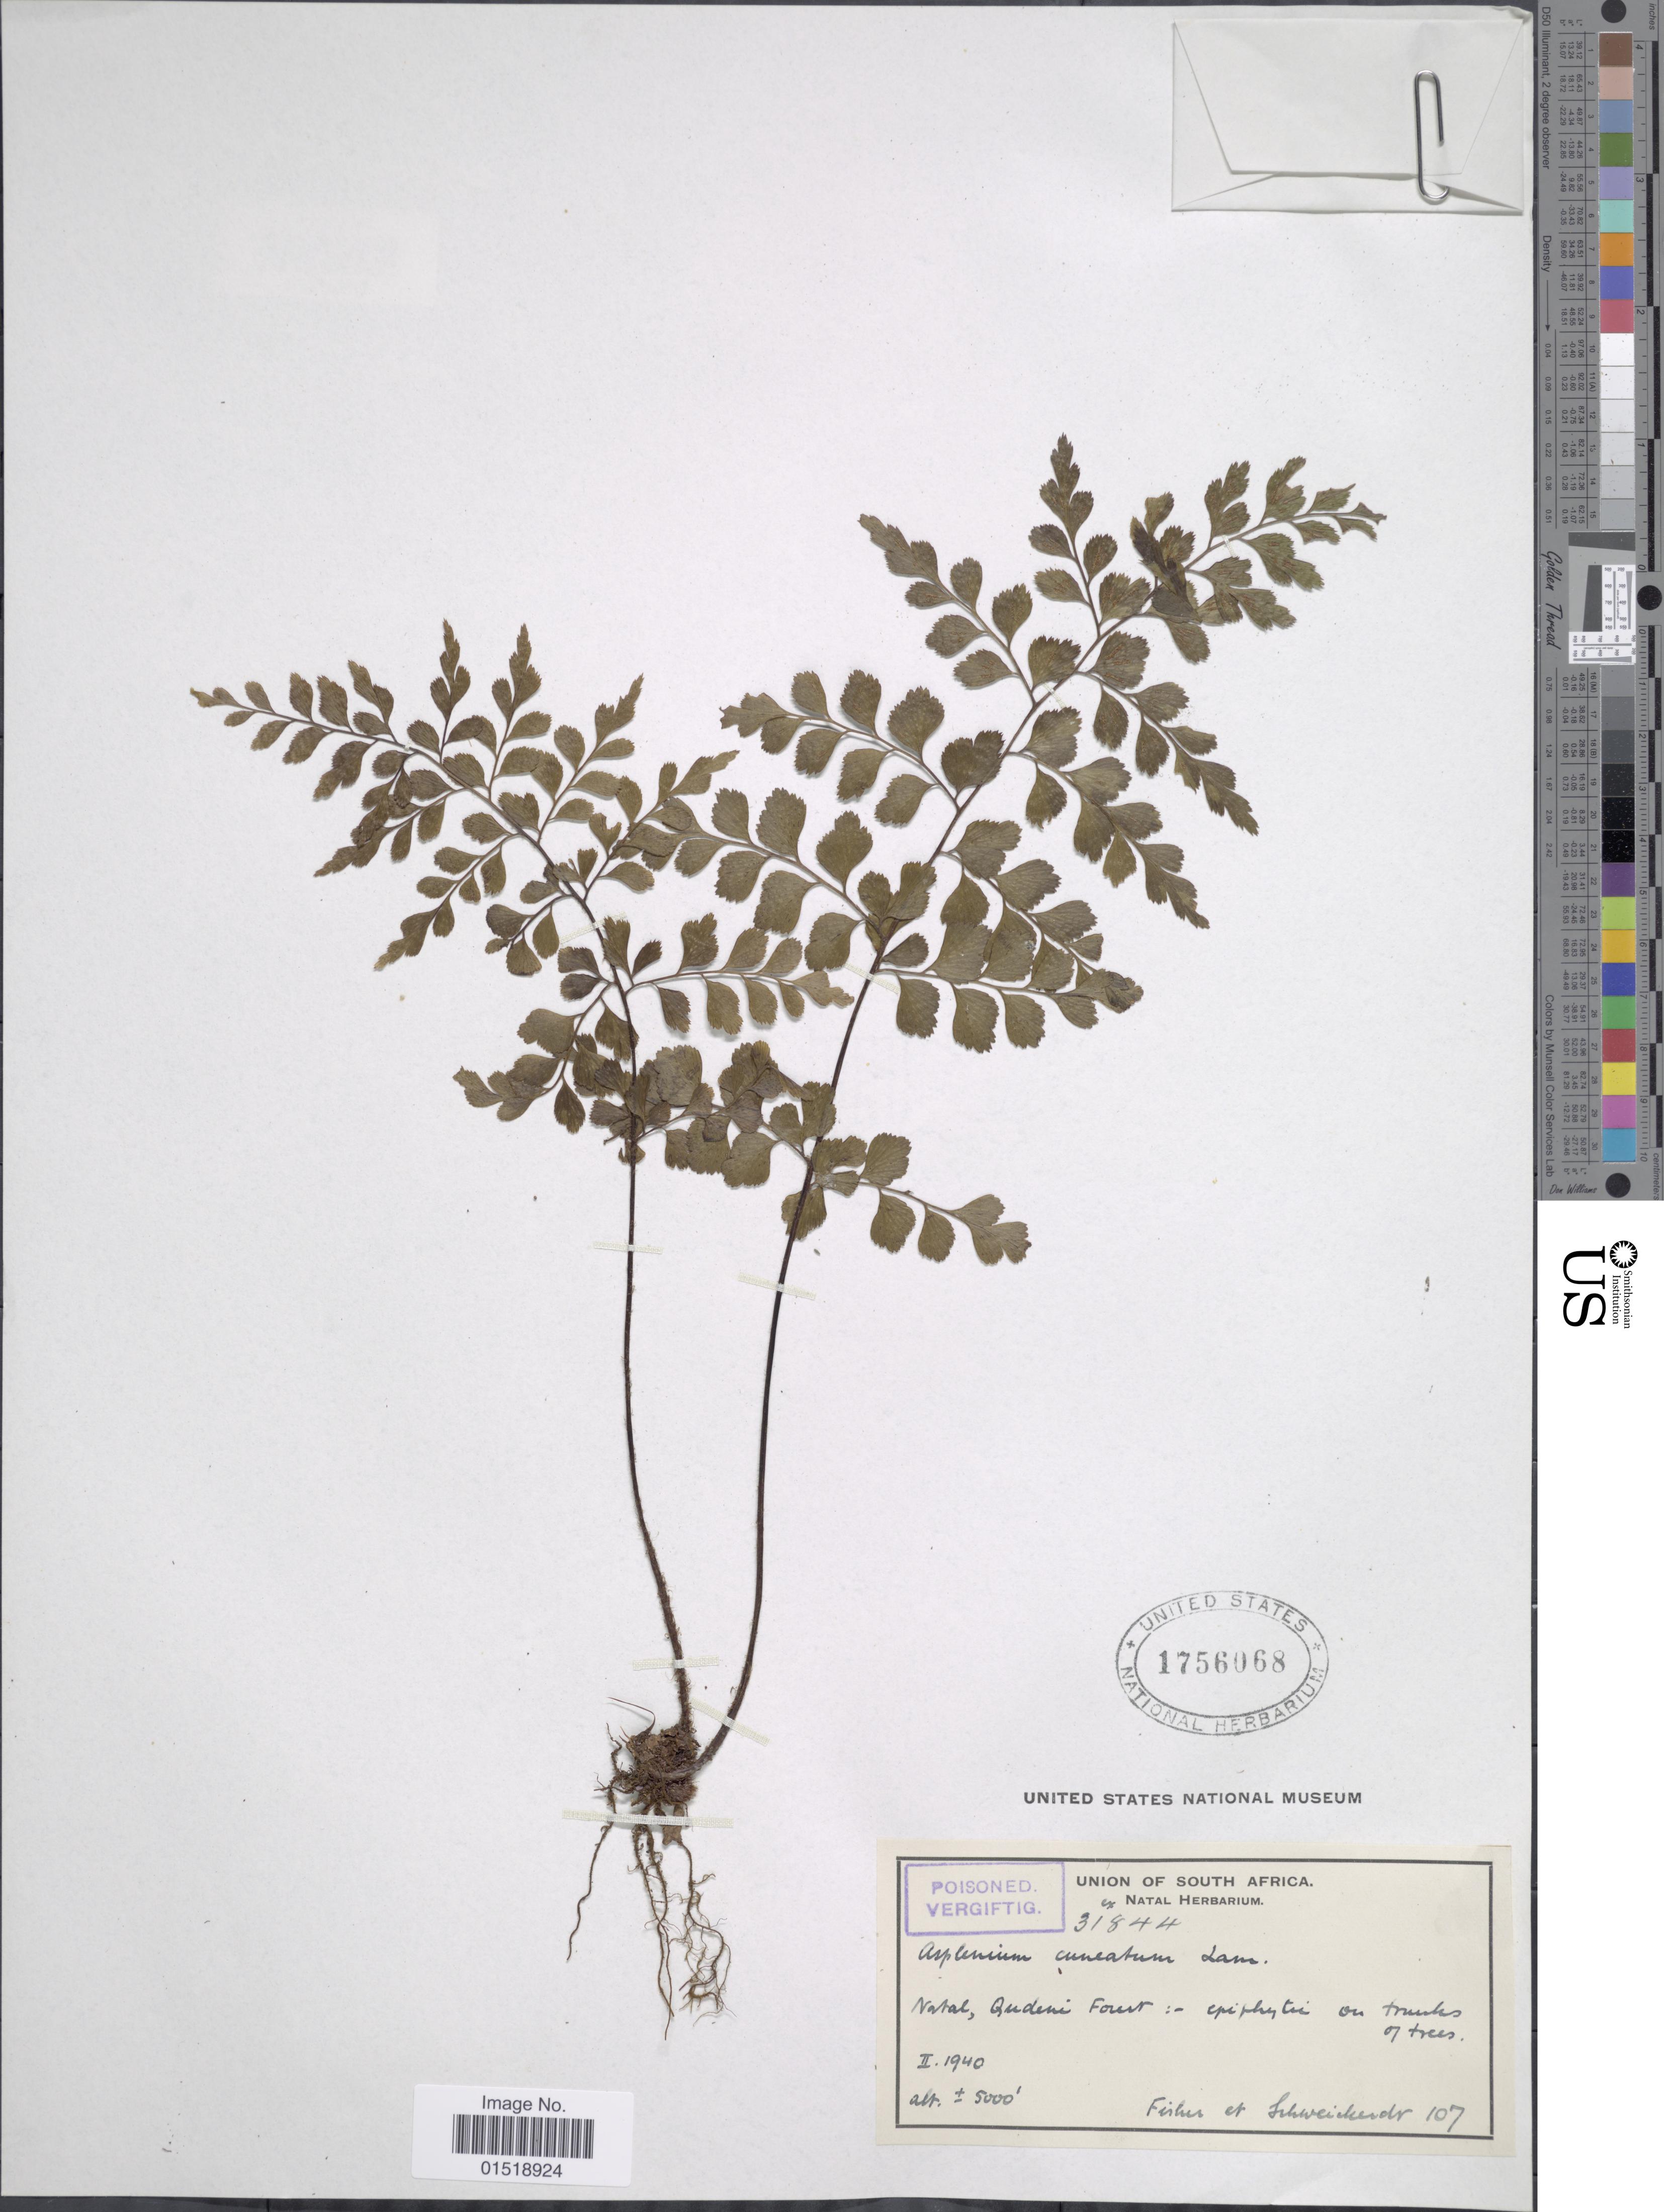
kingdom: Plantae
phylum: Tracheophyta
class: Polypodiopsida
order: Polypodiales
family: Aspleniaceae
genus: Asplenium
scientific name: Asplenium cuneatum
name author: Lam.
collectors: -- Fisher & -. Schweickerdt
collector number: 107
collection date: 1940-02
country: South Africa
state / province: KwaZulu-Natal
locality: Natal, Qudeni Forest.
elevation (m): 1524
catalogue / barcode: US 1756068